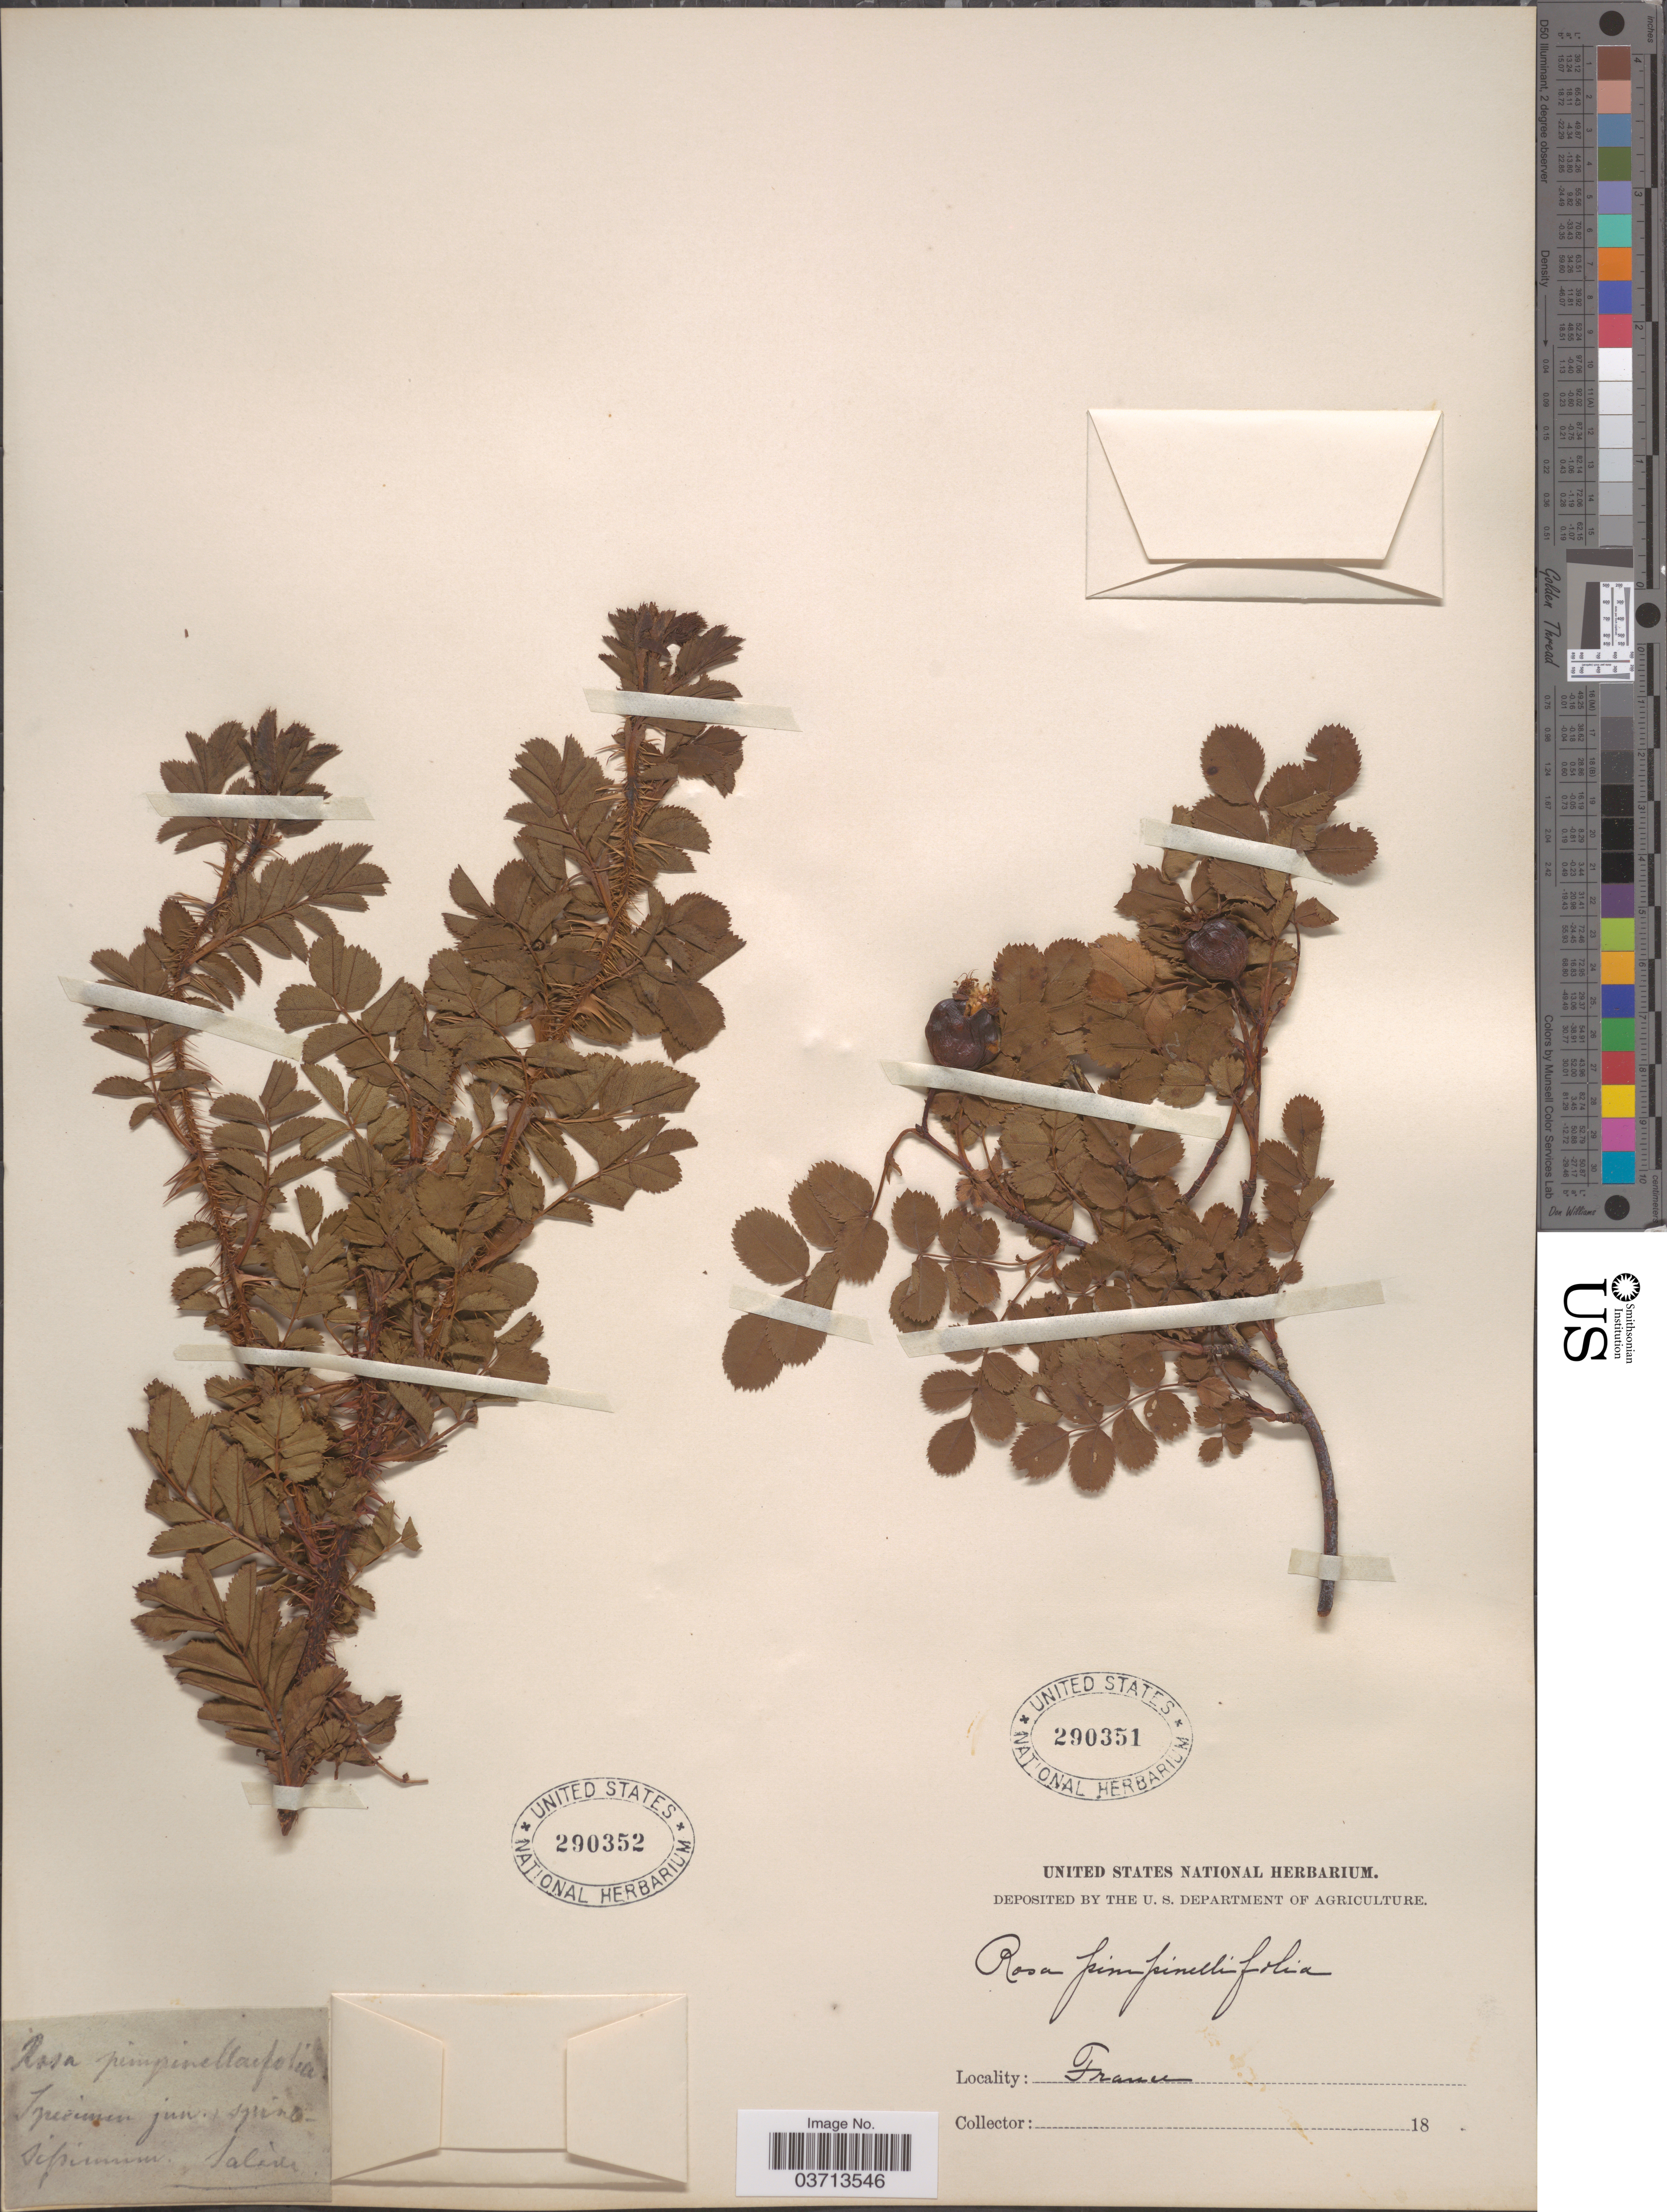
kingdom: Plantae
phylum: Tracheophyta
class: Magnoliopsida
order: Rosales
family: Rosaceae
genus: Rosa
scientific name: Rosa pimpinellifolia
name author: L.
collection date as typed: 18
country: France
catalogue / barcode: US 290351-2